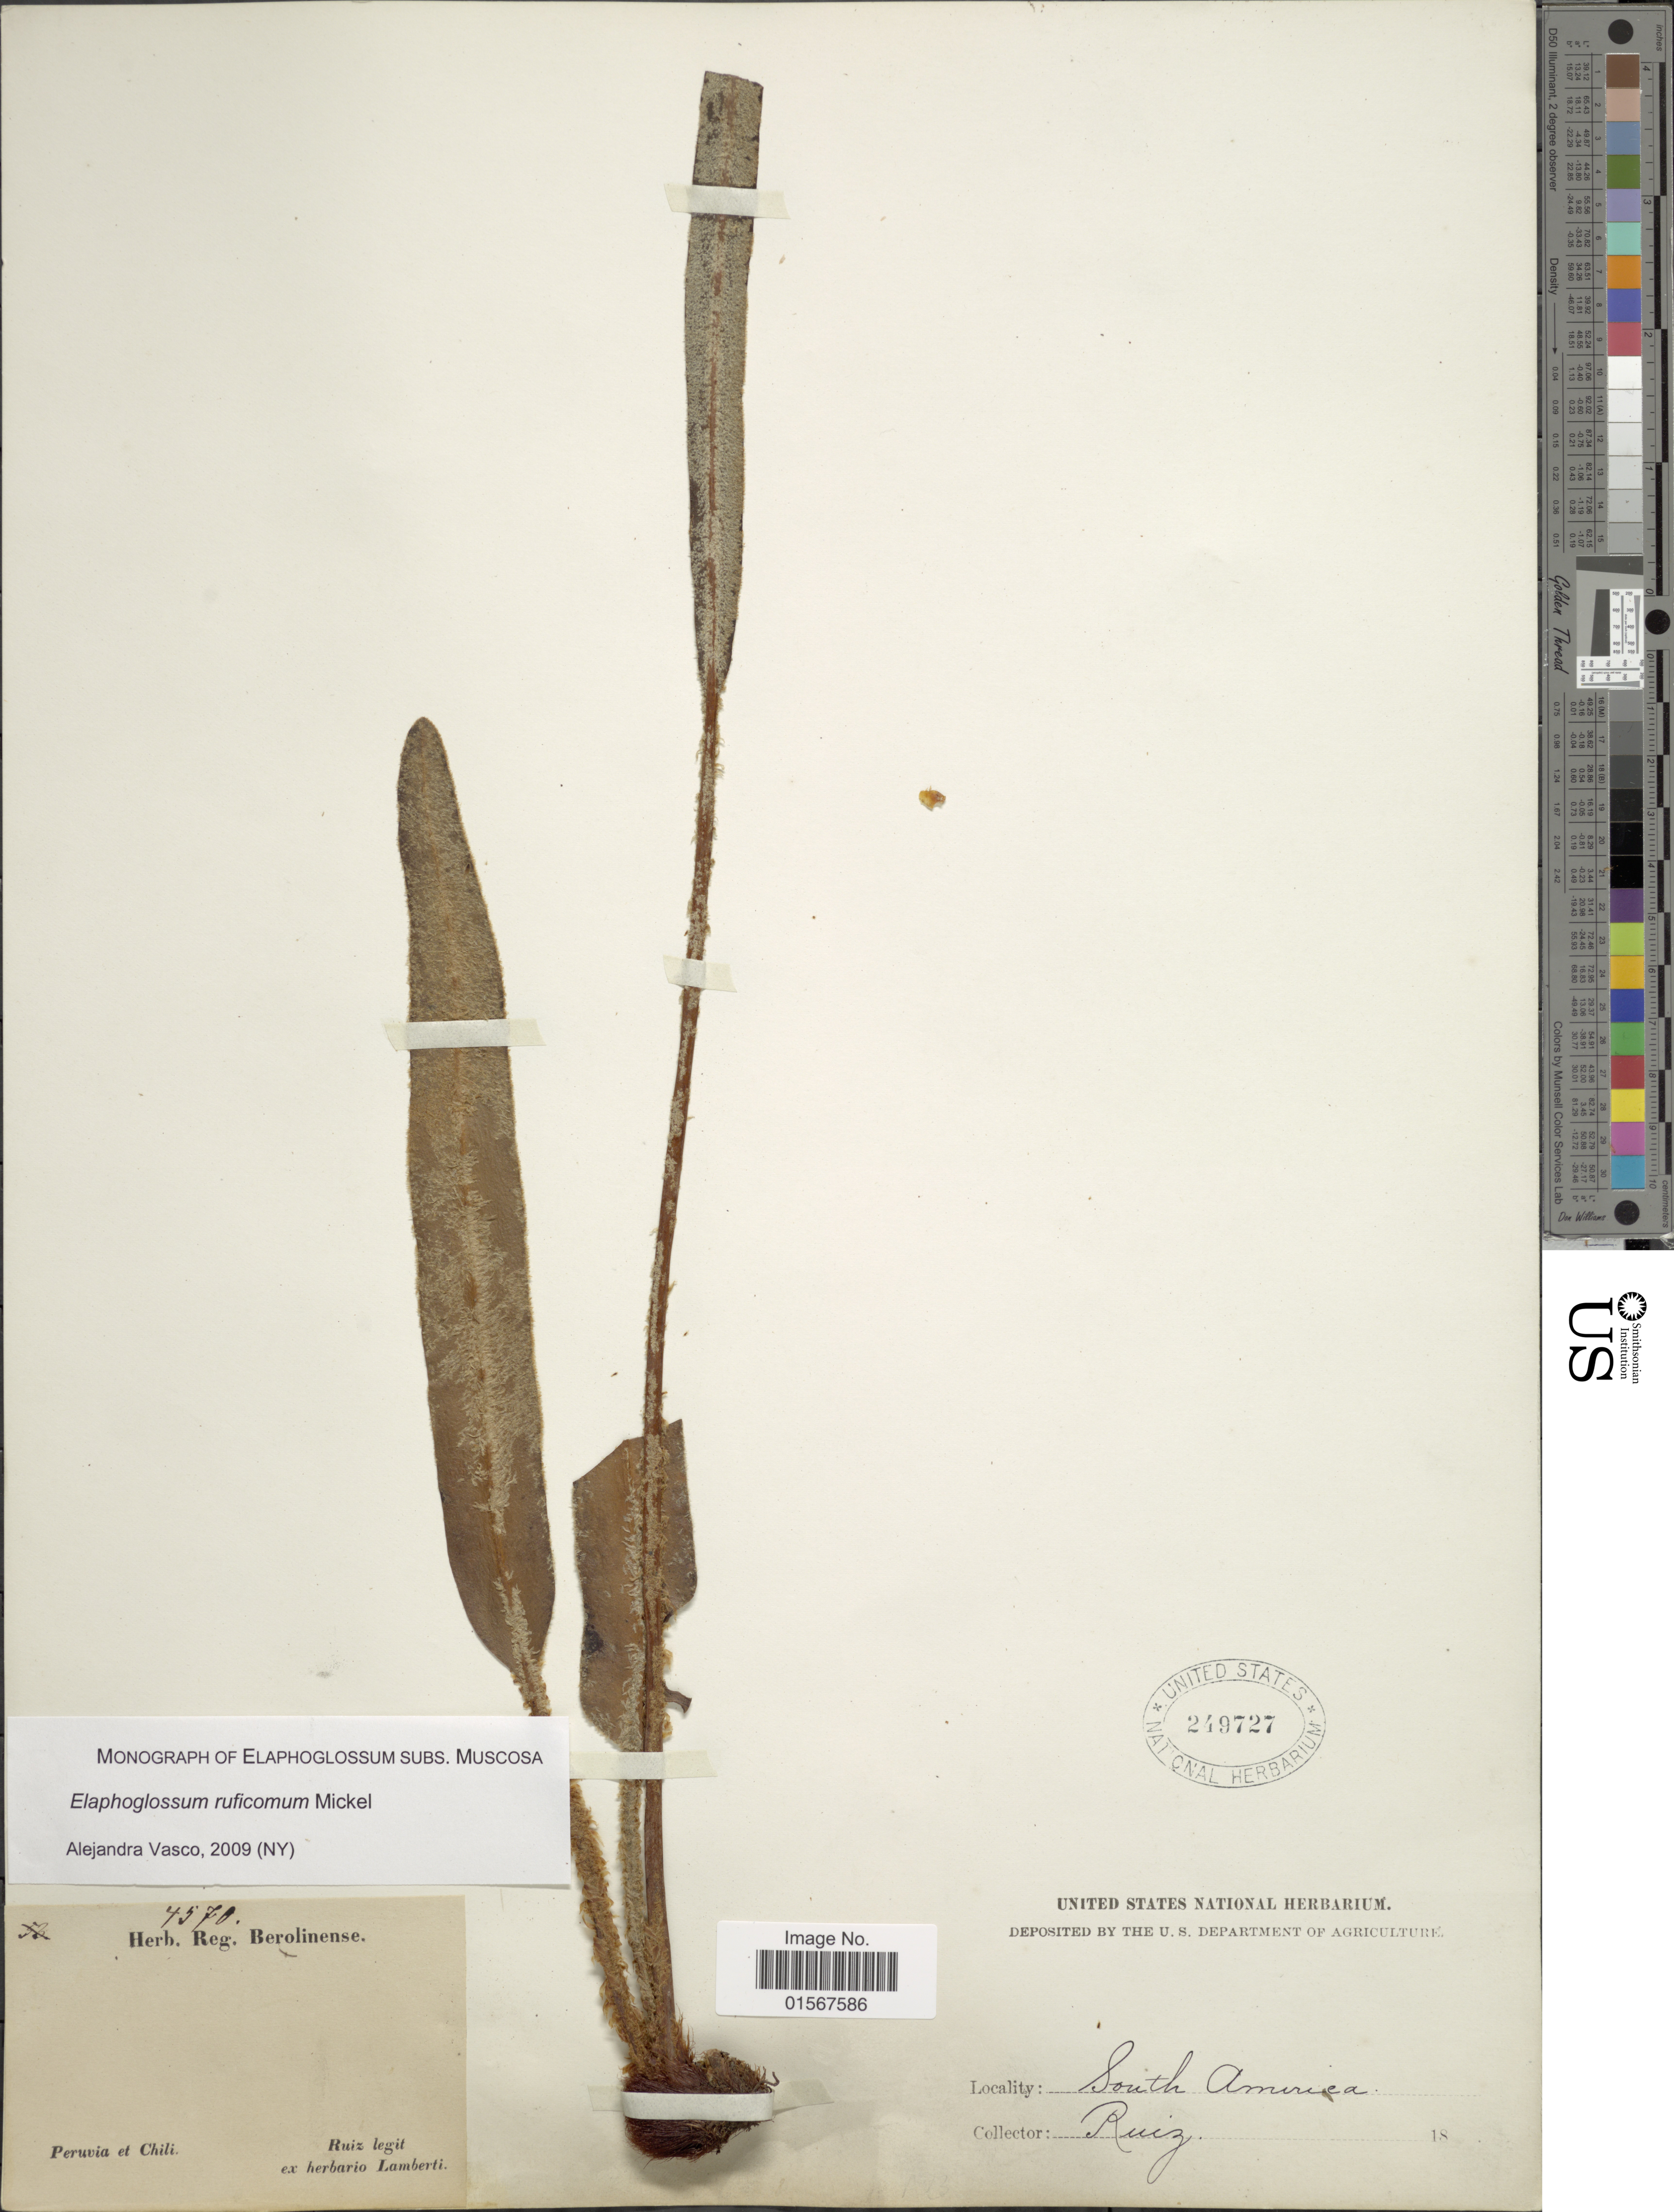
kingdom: Plantae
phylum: Tracheophyta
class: Polypodiopsida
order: Polypodiales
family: Dryopteridaceae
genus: Elaphoglossum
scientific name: Elaphoglossum ruficomum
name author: Mickel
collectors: Ruiz, --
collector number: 4570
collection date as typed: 18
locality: South America, Peruvia et Chili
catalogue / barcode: US 249727